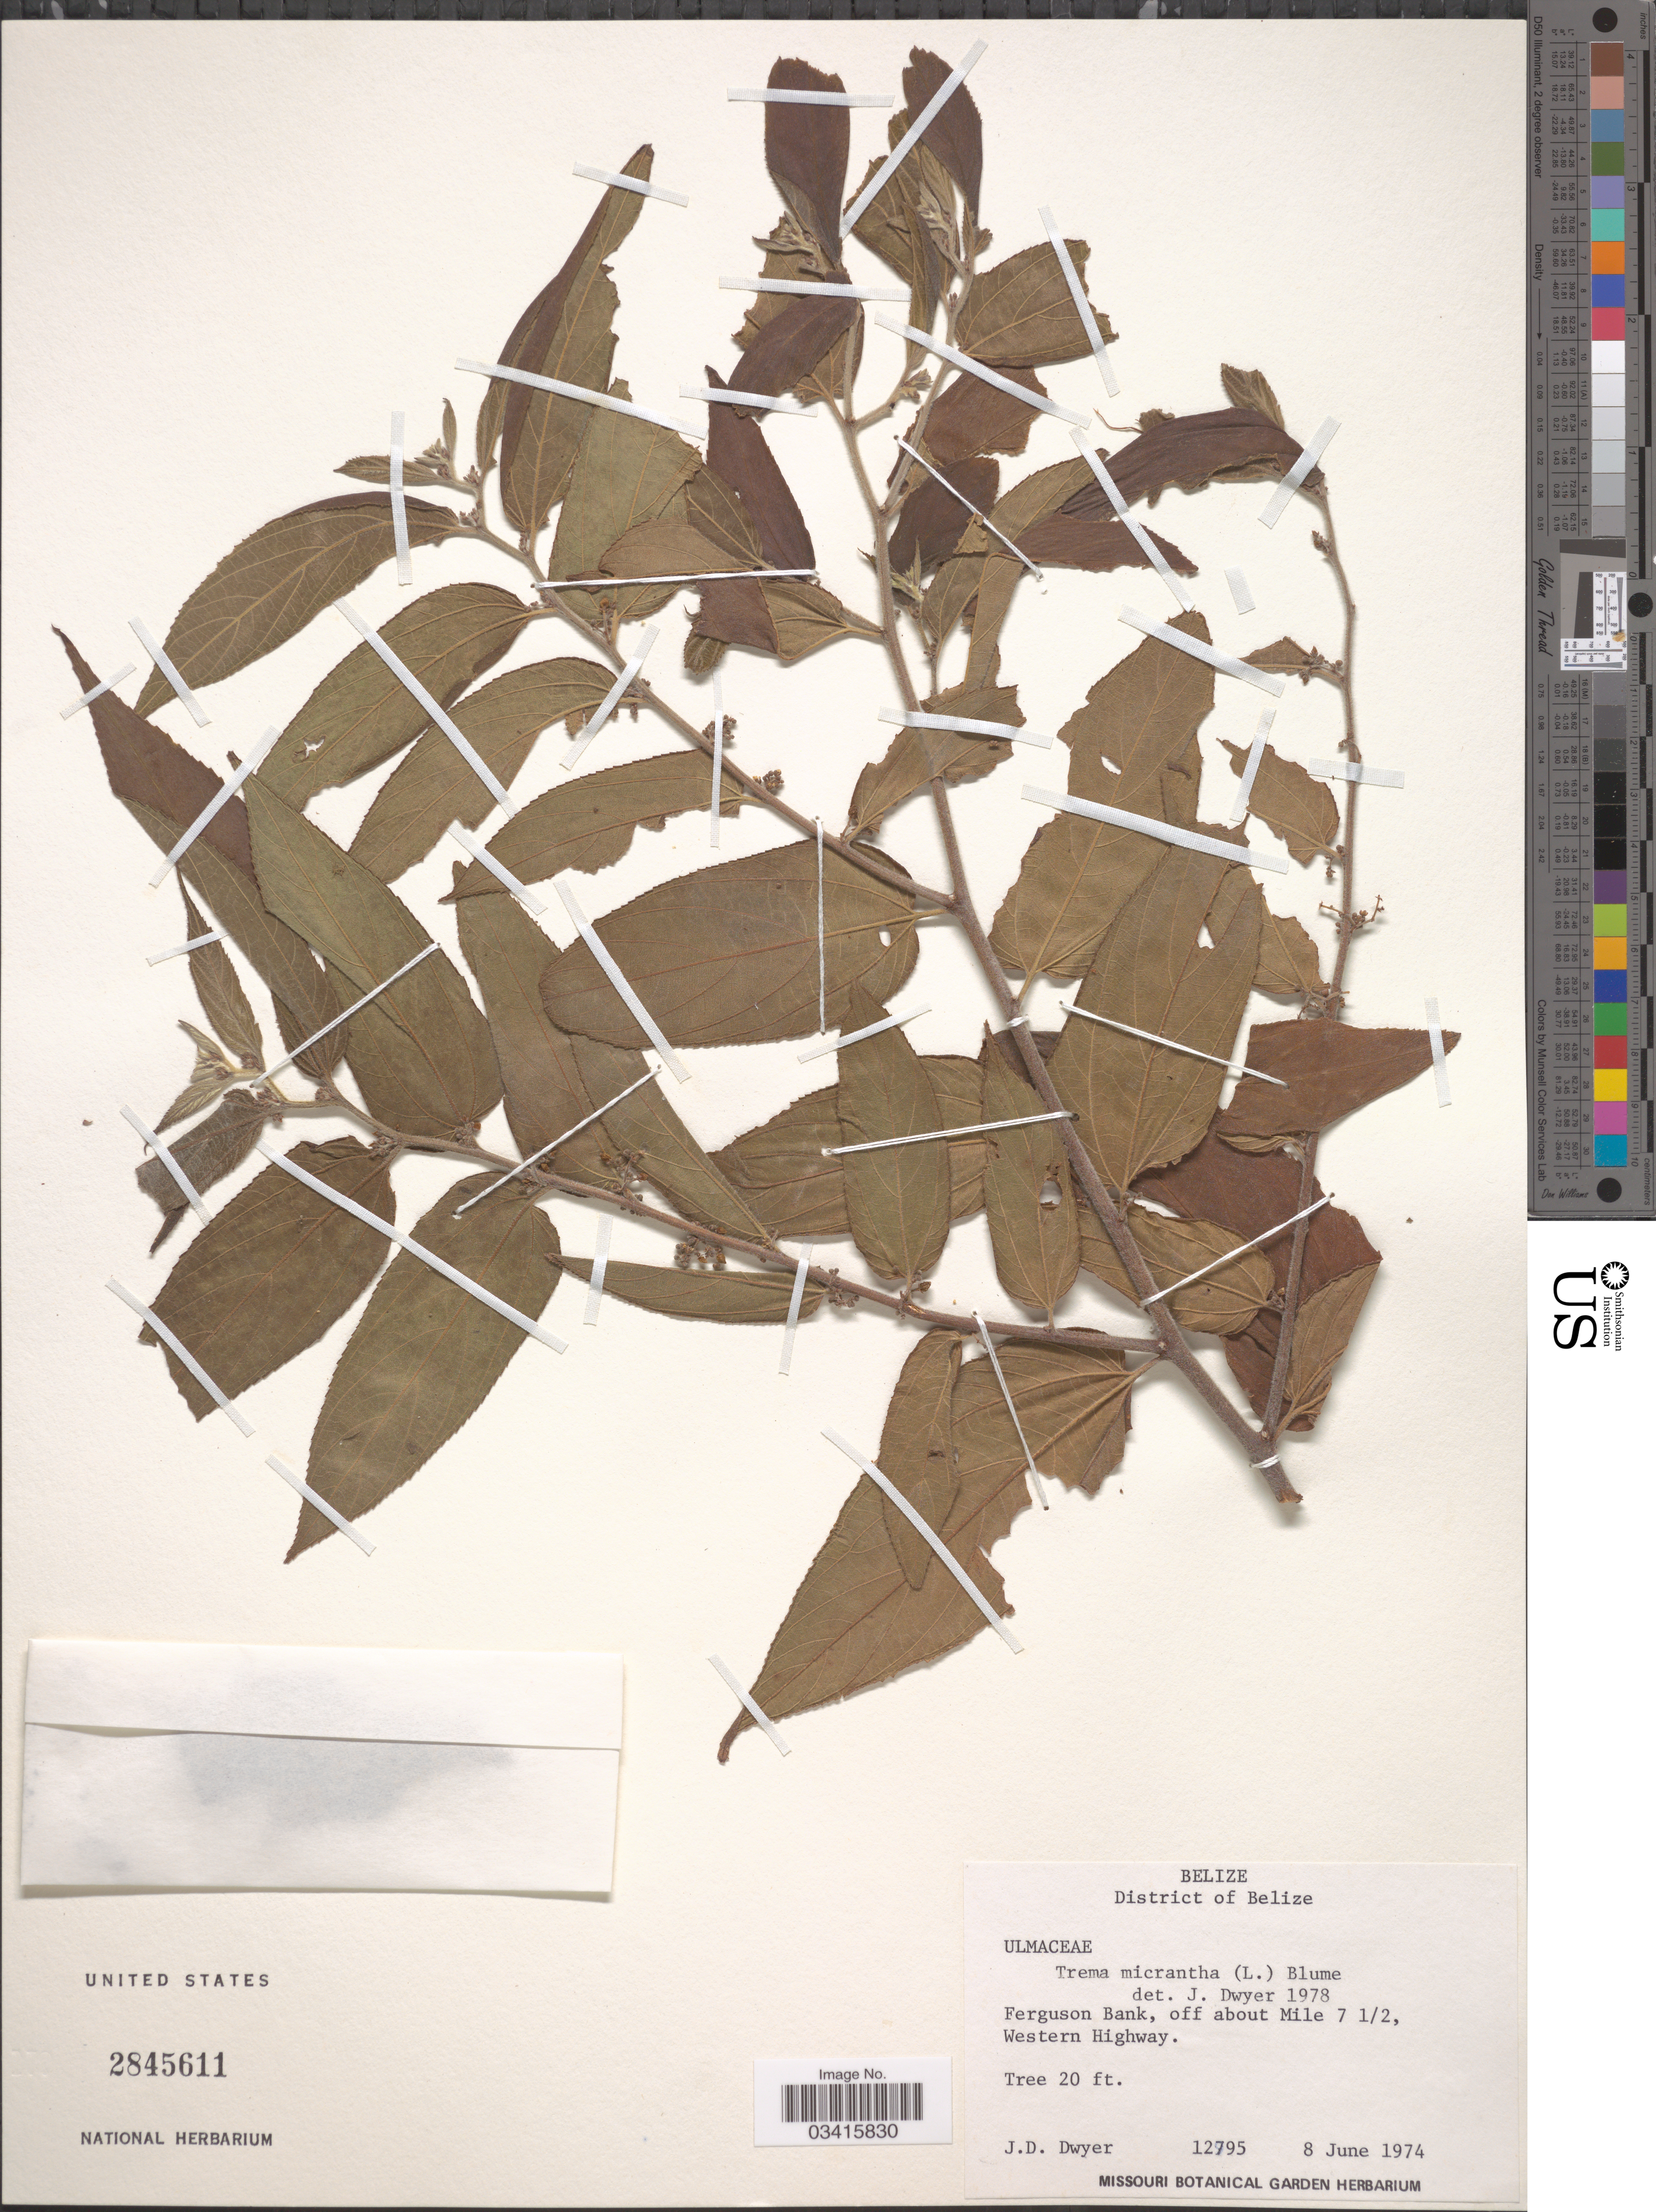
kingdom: Plantae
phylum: Tracheophyta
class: Magnoliopsida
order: Rosales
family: Cannabaceae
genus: Trema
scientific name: Trema micranthum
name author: (L.) Blume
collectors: J. D. Dwyer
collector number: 12795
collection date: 1974-06-08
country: Belize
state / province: Belize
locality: District of Belize. Ferguson Bank, off about Mile 7½, Western Highway.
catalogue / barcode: US 2845611